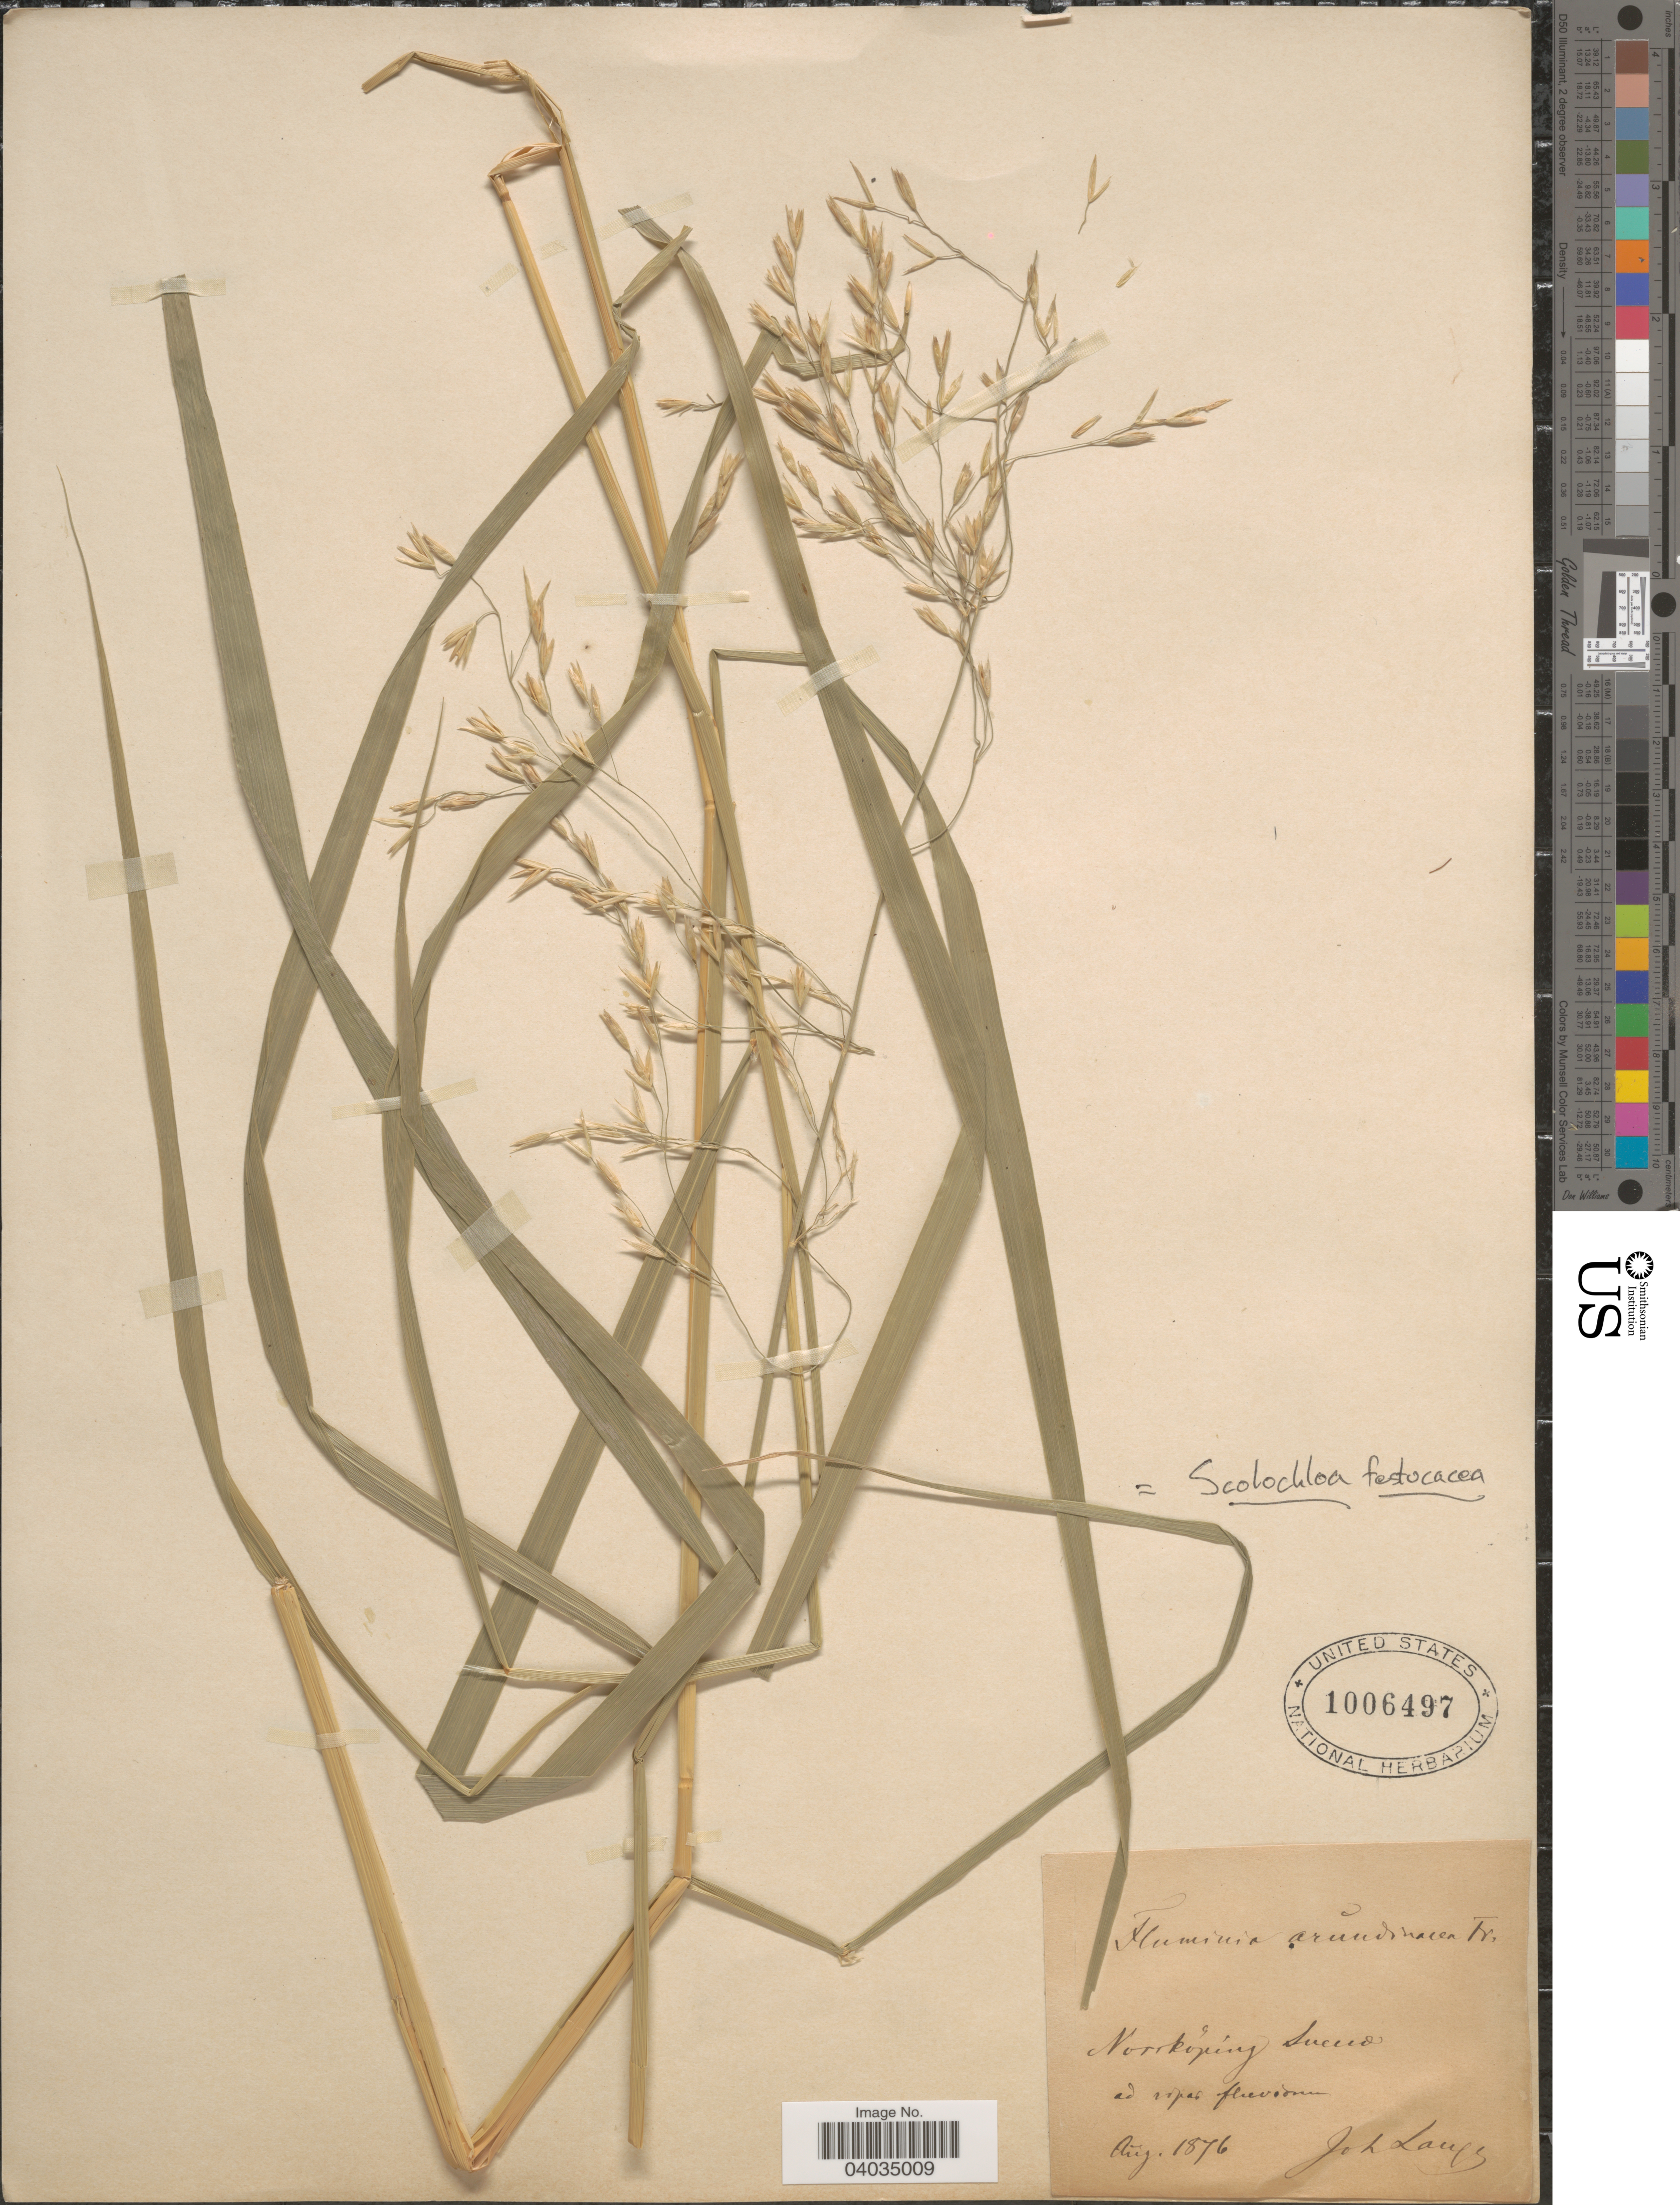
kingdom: Plantae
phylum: Tracheophyta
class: Liliopsida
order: Poales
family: Poaceae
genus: Scolochloa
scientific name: Scolochloa festucacea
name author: (Willd.) Link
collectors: J. M. C. Lange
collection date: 1876-08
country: Sweden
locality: Norrkoping Suecia. ad ripas fluvium.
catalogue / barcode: US 1006497